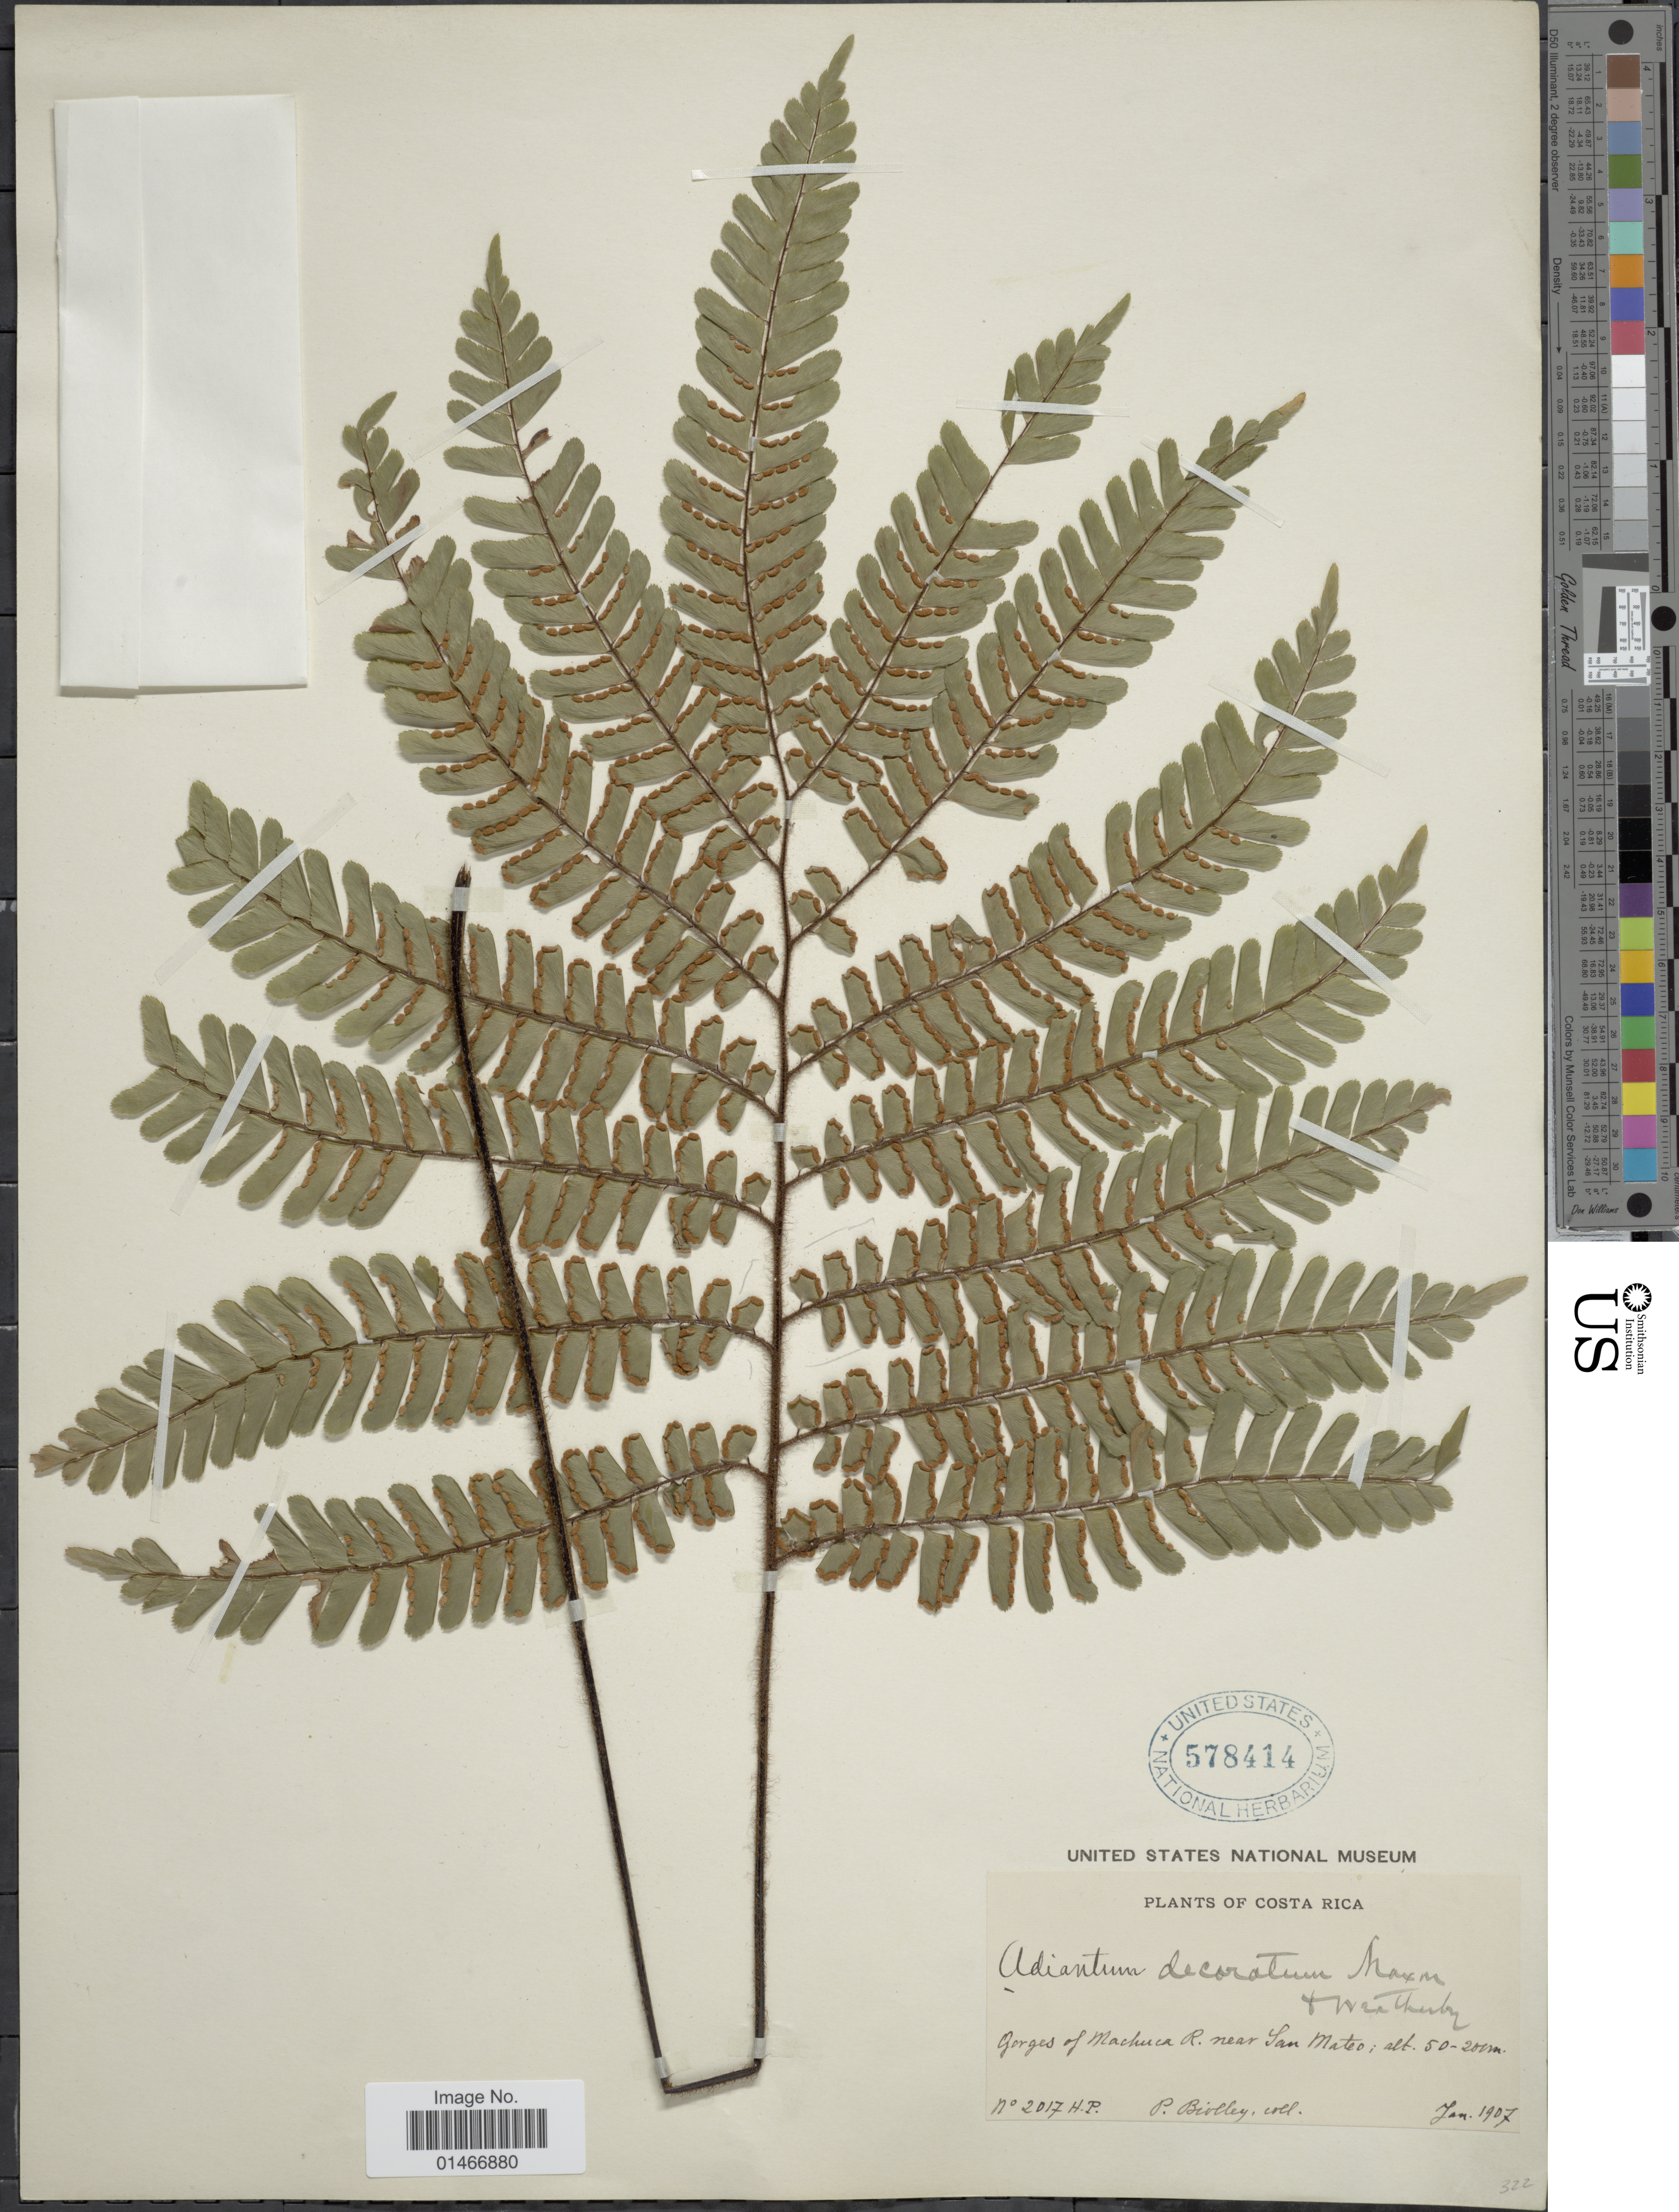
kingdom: Plantae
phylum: Tracheophyta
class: Polypodiopsida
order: Polypodiales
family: Pteridaceae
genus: Adiantum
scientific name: Adiantum decoratum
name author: Maxon & Weath.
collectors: P. Biolley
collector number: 2017 H.P.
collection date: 1907-01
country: Costa Rica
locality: Gorges of Machuca R. near San Mateo.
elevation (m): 50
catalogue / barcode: US 578414